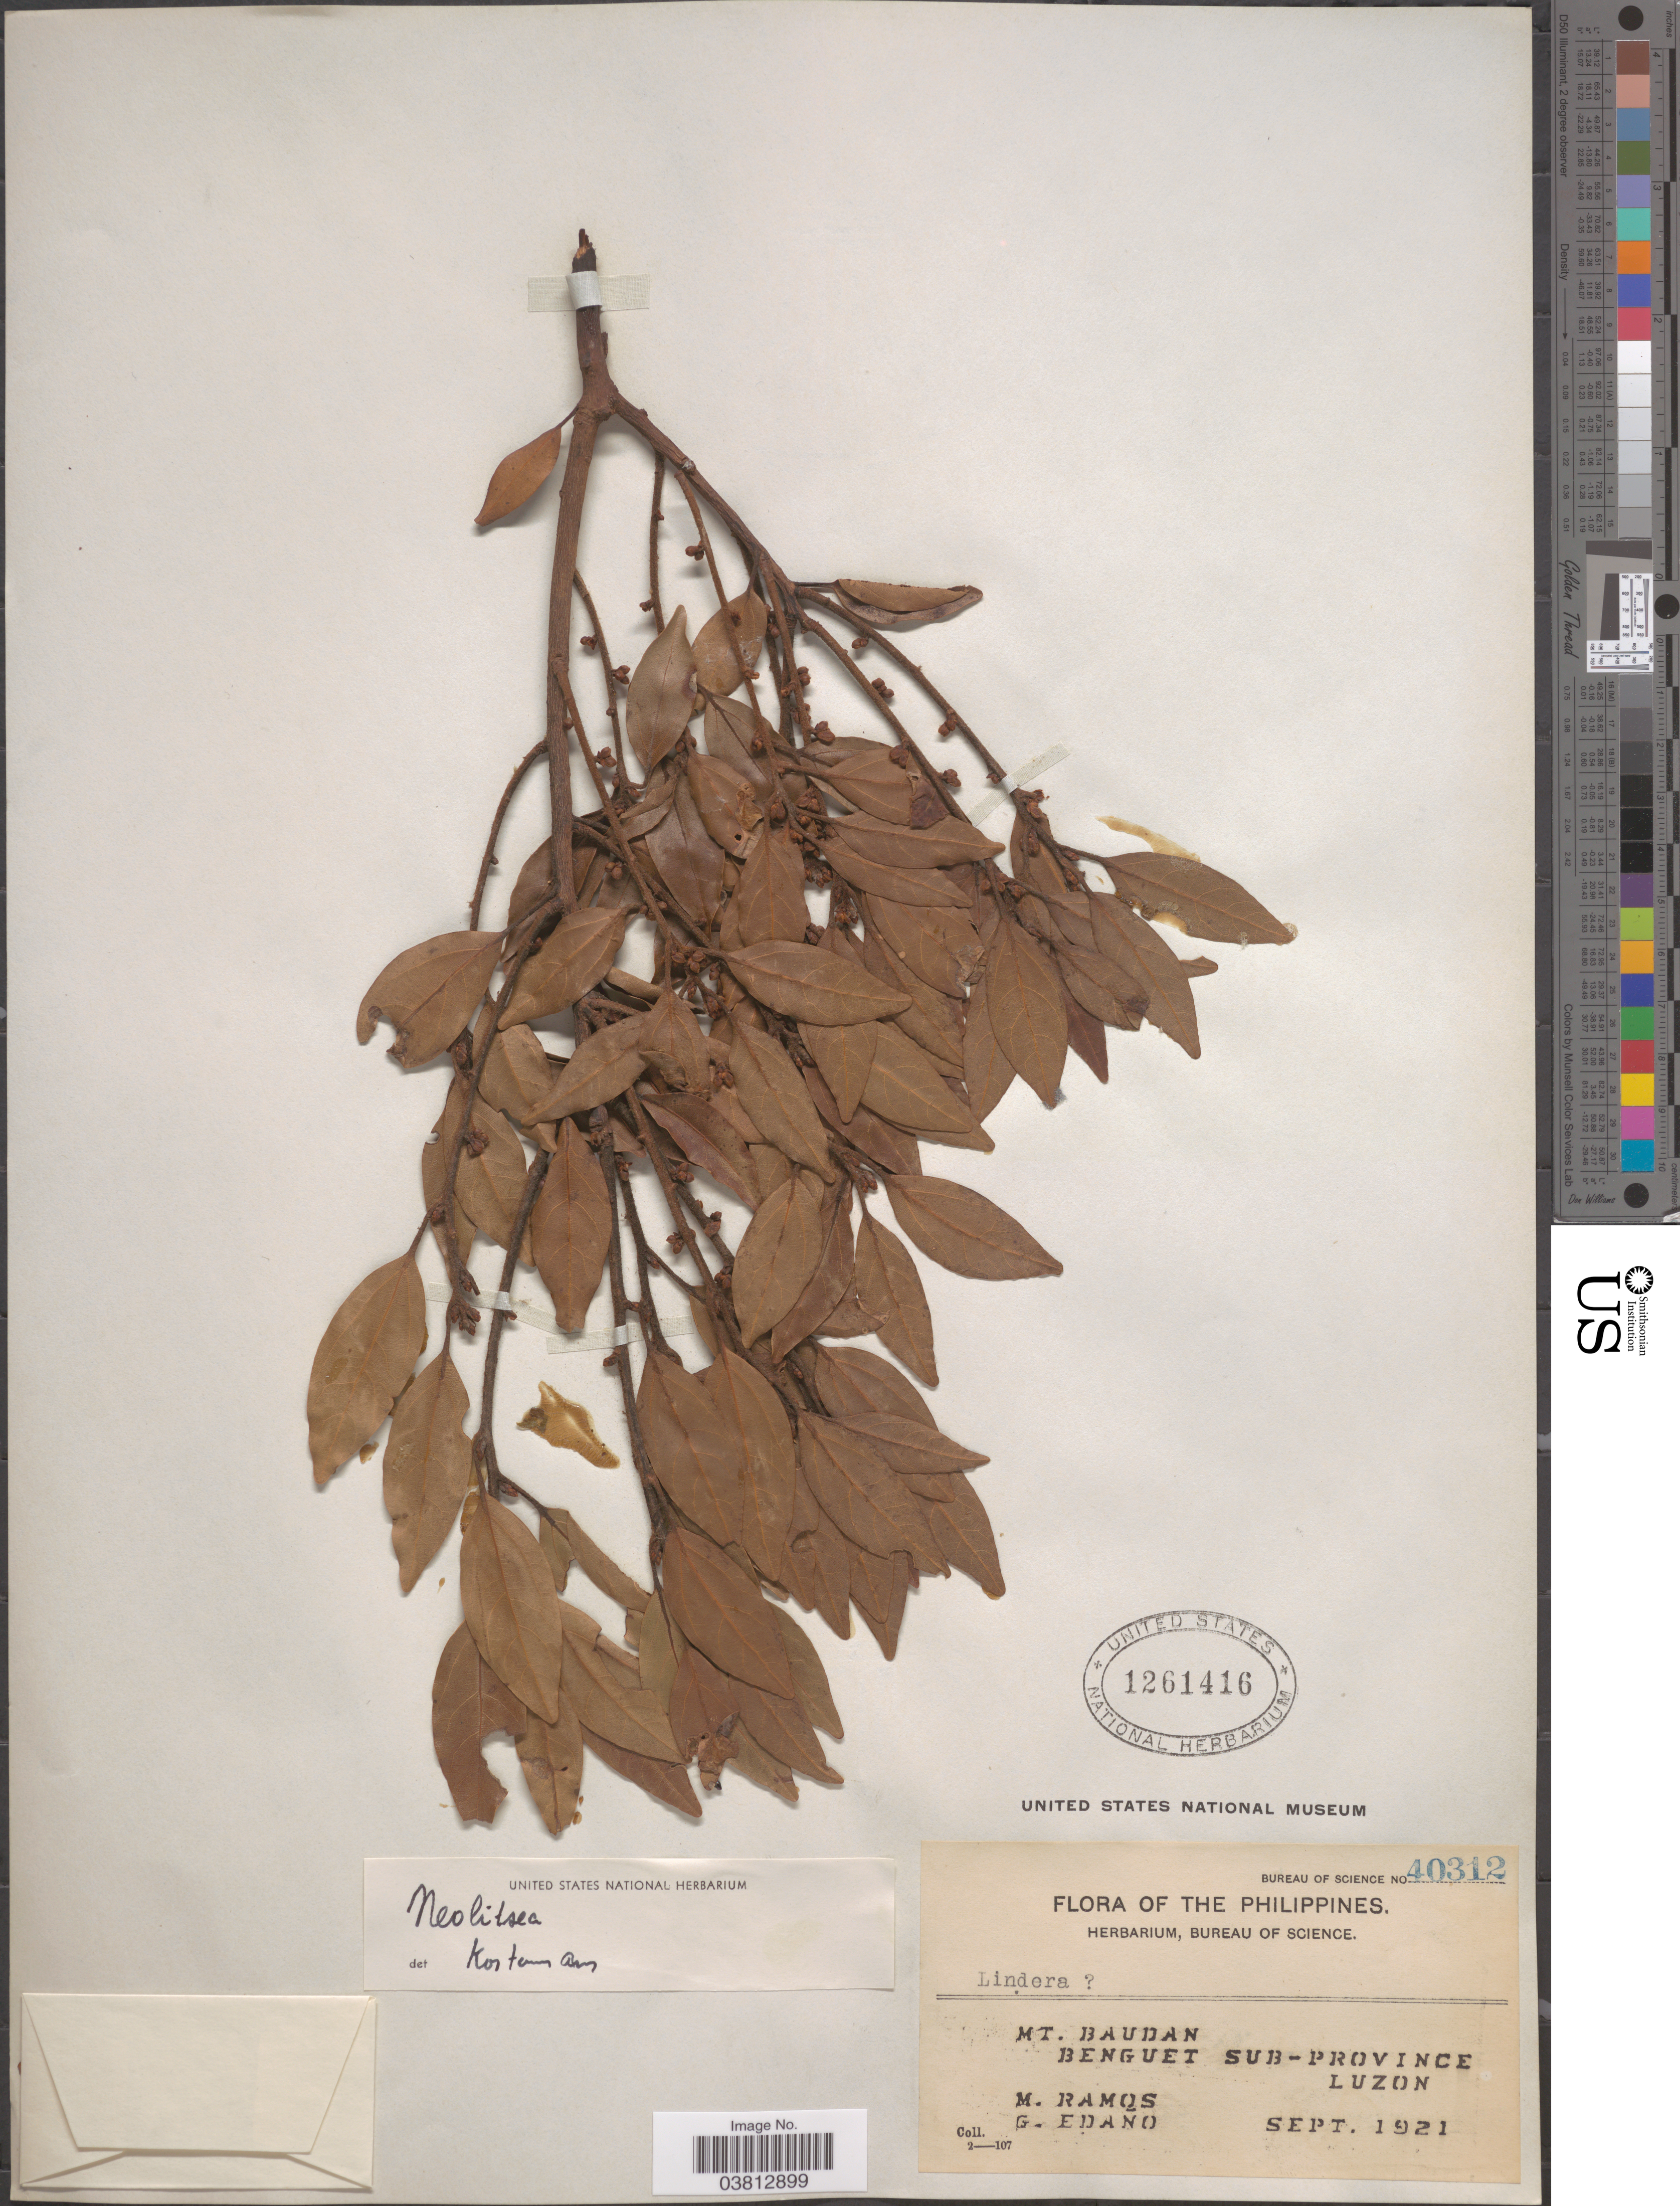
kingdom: Plantae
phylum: Tracheophyta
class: Magnoliopsida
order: Laurales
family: Lauraceae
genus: Neolitsea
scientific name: Neolitsea sp.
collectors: M. Ramos & G. Edaño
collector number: Bureau of Science 40312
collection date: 1921-09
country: Philippines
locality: Mt. Baudan. Benguet Sub-Province, Luzon.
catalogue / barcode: US 1261416